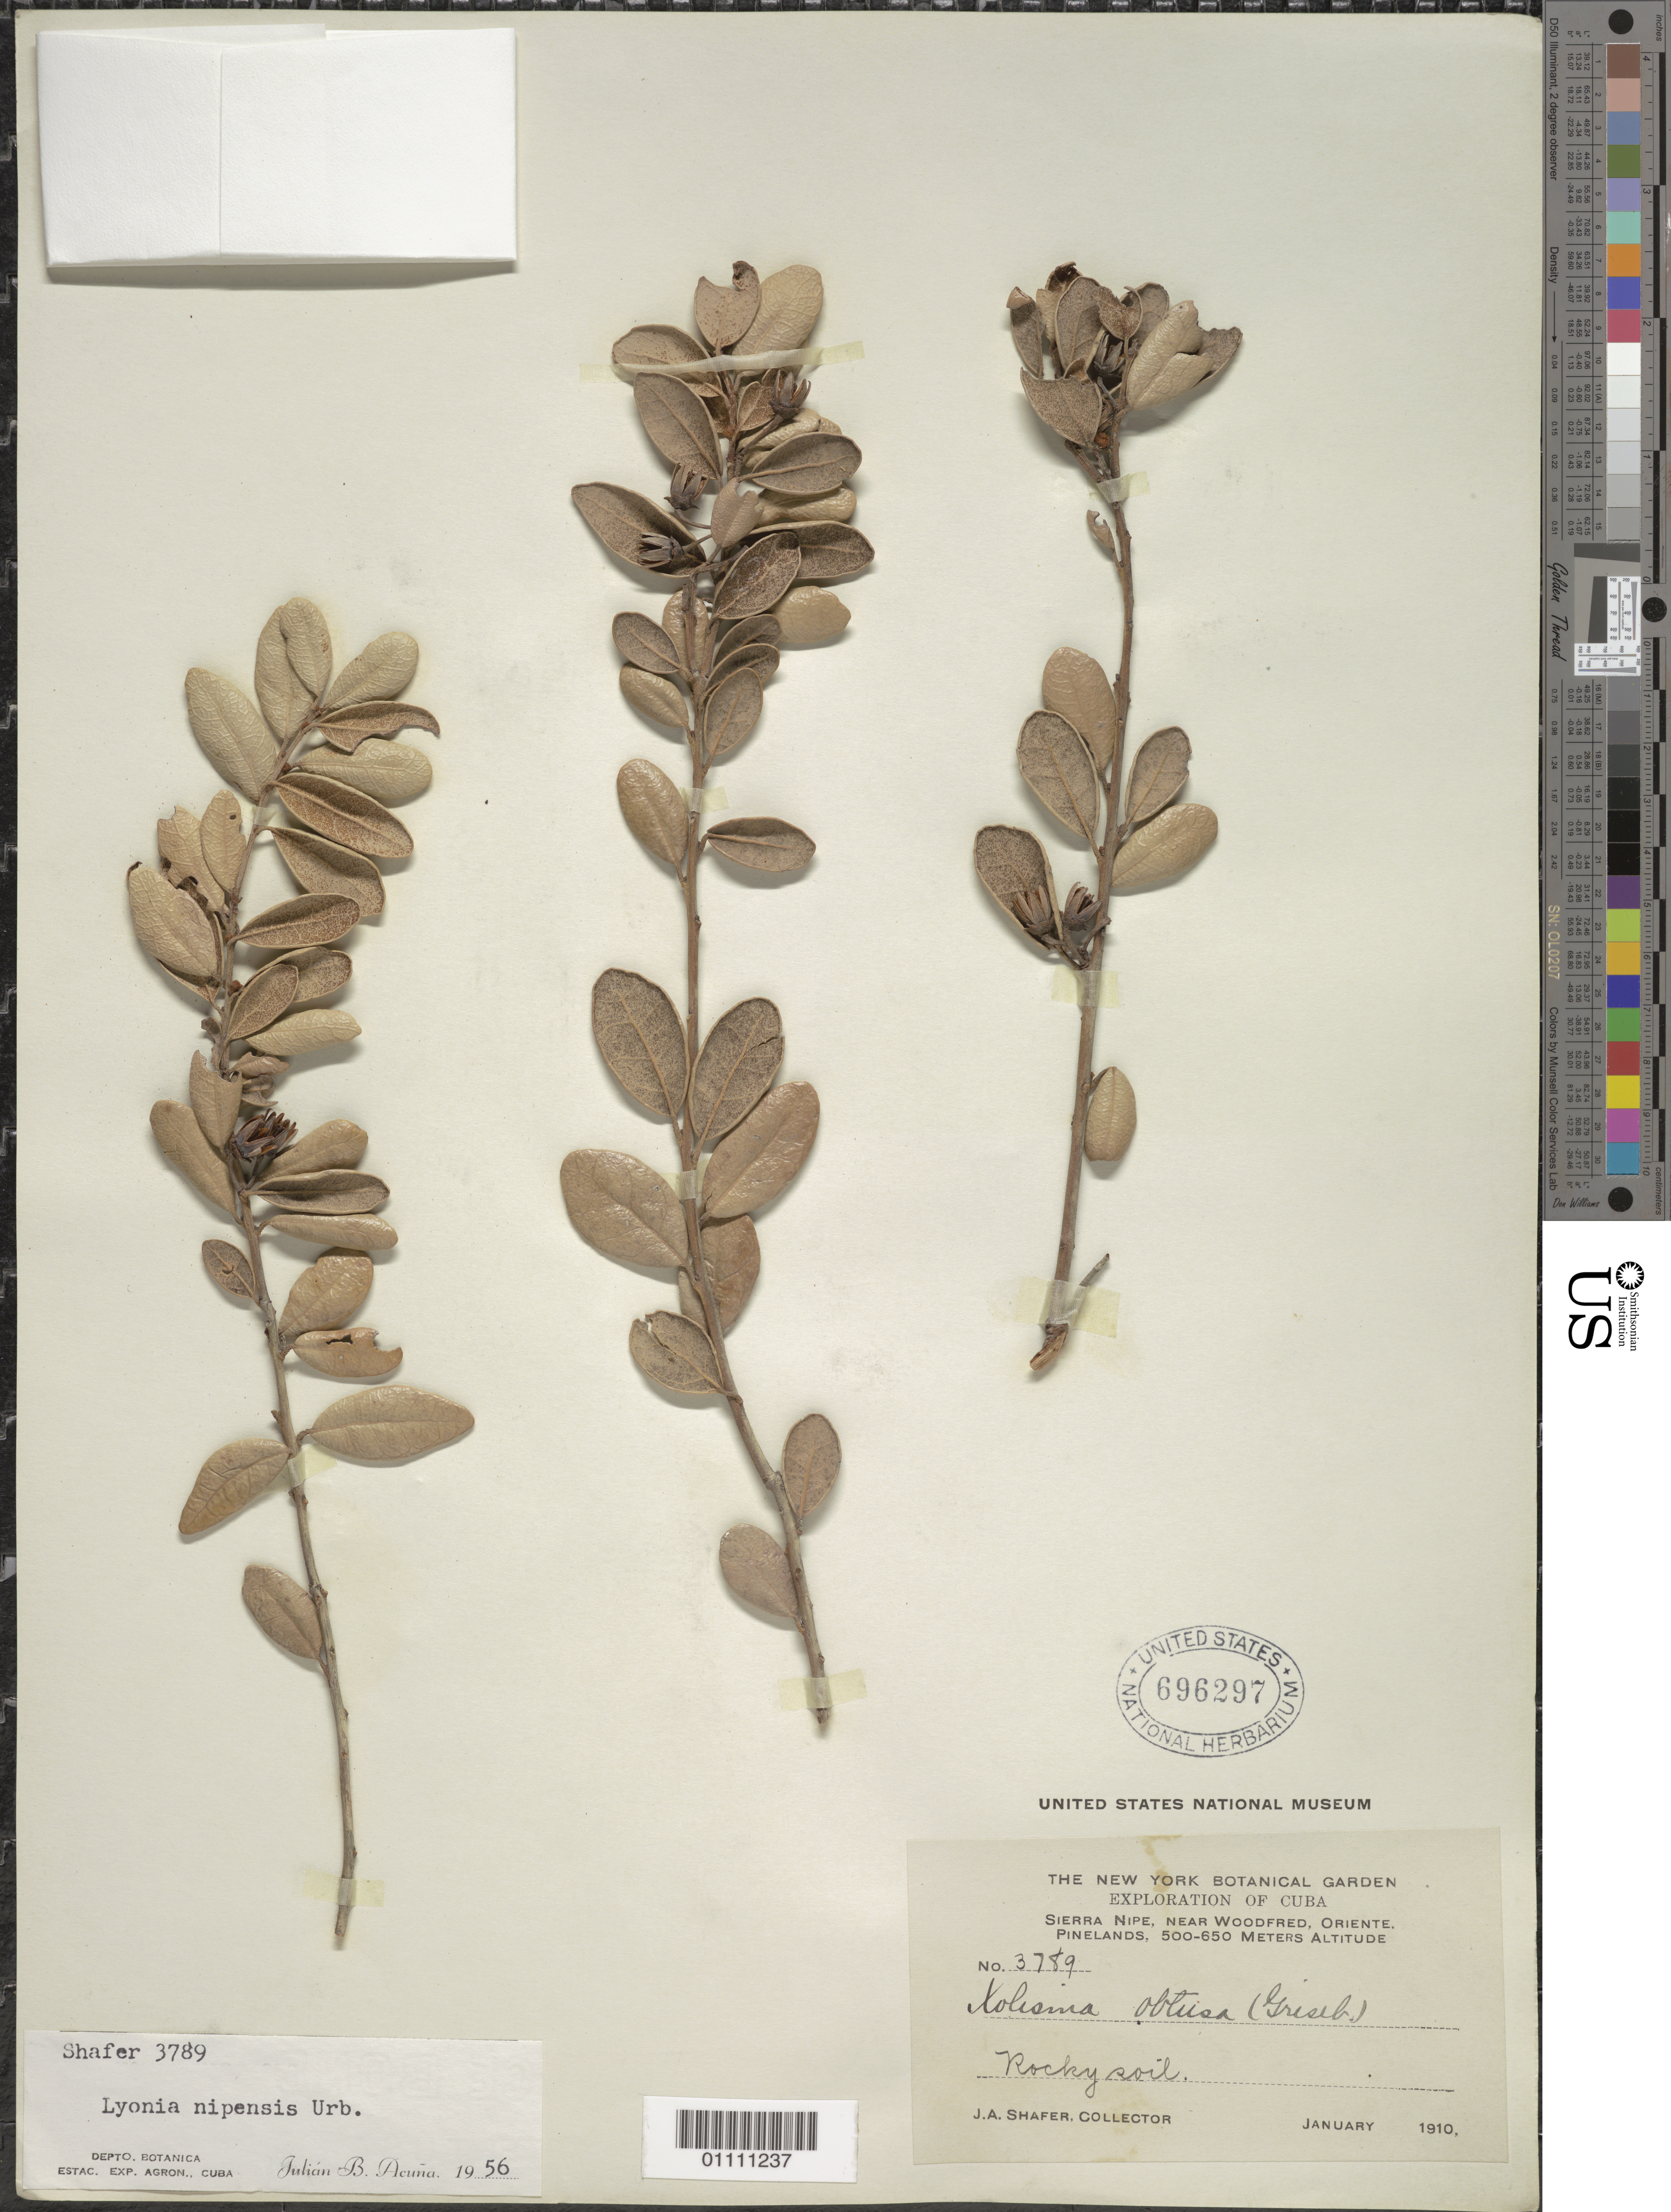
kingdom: Plantae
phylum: Tracheophyta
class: Magnoliopsida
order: Ericales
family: Ericaceae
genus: Lyonia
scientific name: Lyonia nipensis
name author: Urb.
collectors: J. A. Shafer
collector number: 3789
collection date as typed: Jan 1910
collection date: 1910-01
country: Cuba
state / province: Holguín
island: Cuba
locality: Sierra Nipe, near Woodfred Pinelands Rocky soil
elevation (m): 500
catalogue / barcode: US 696297